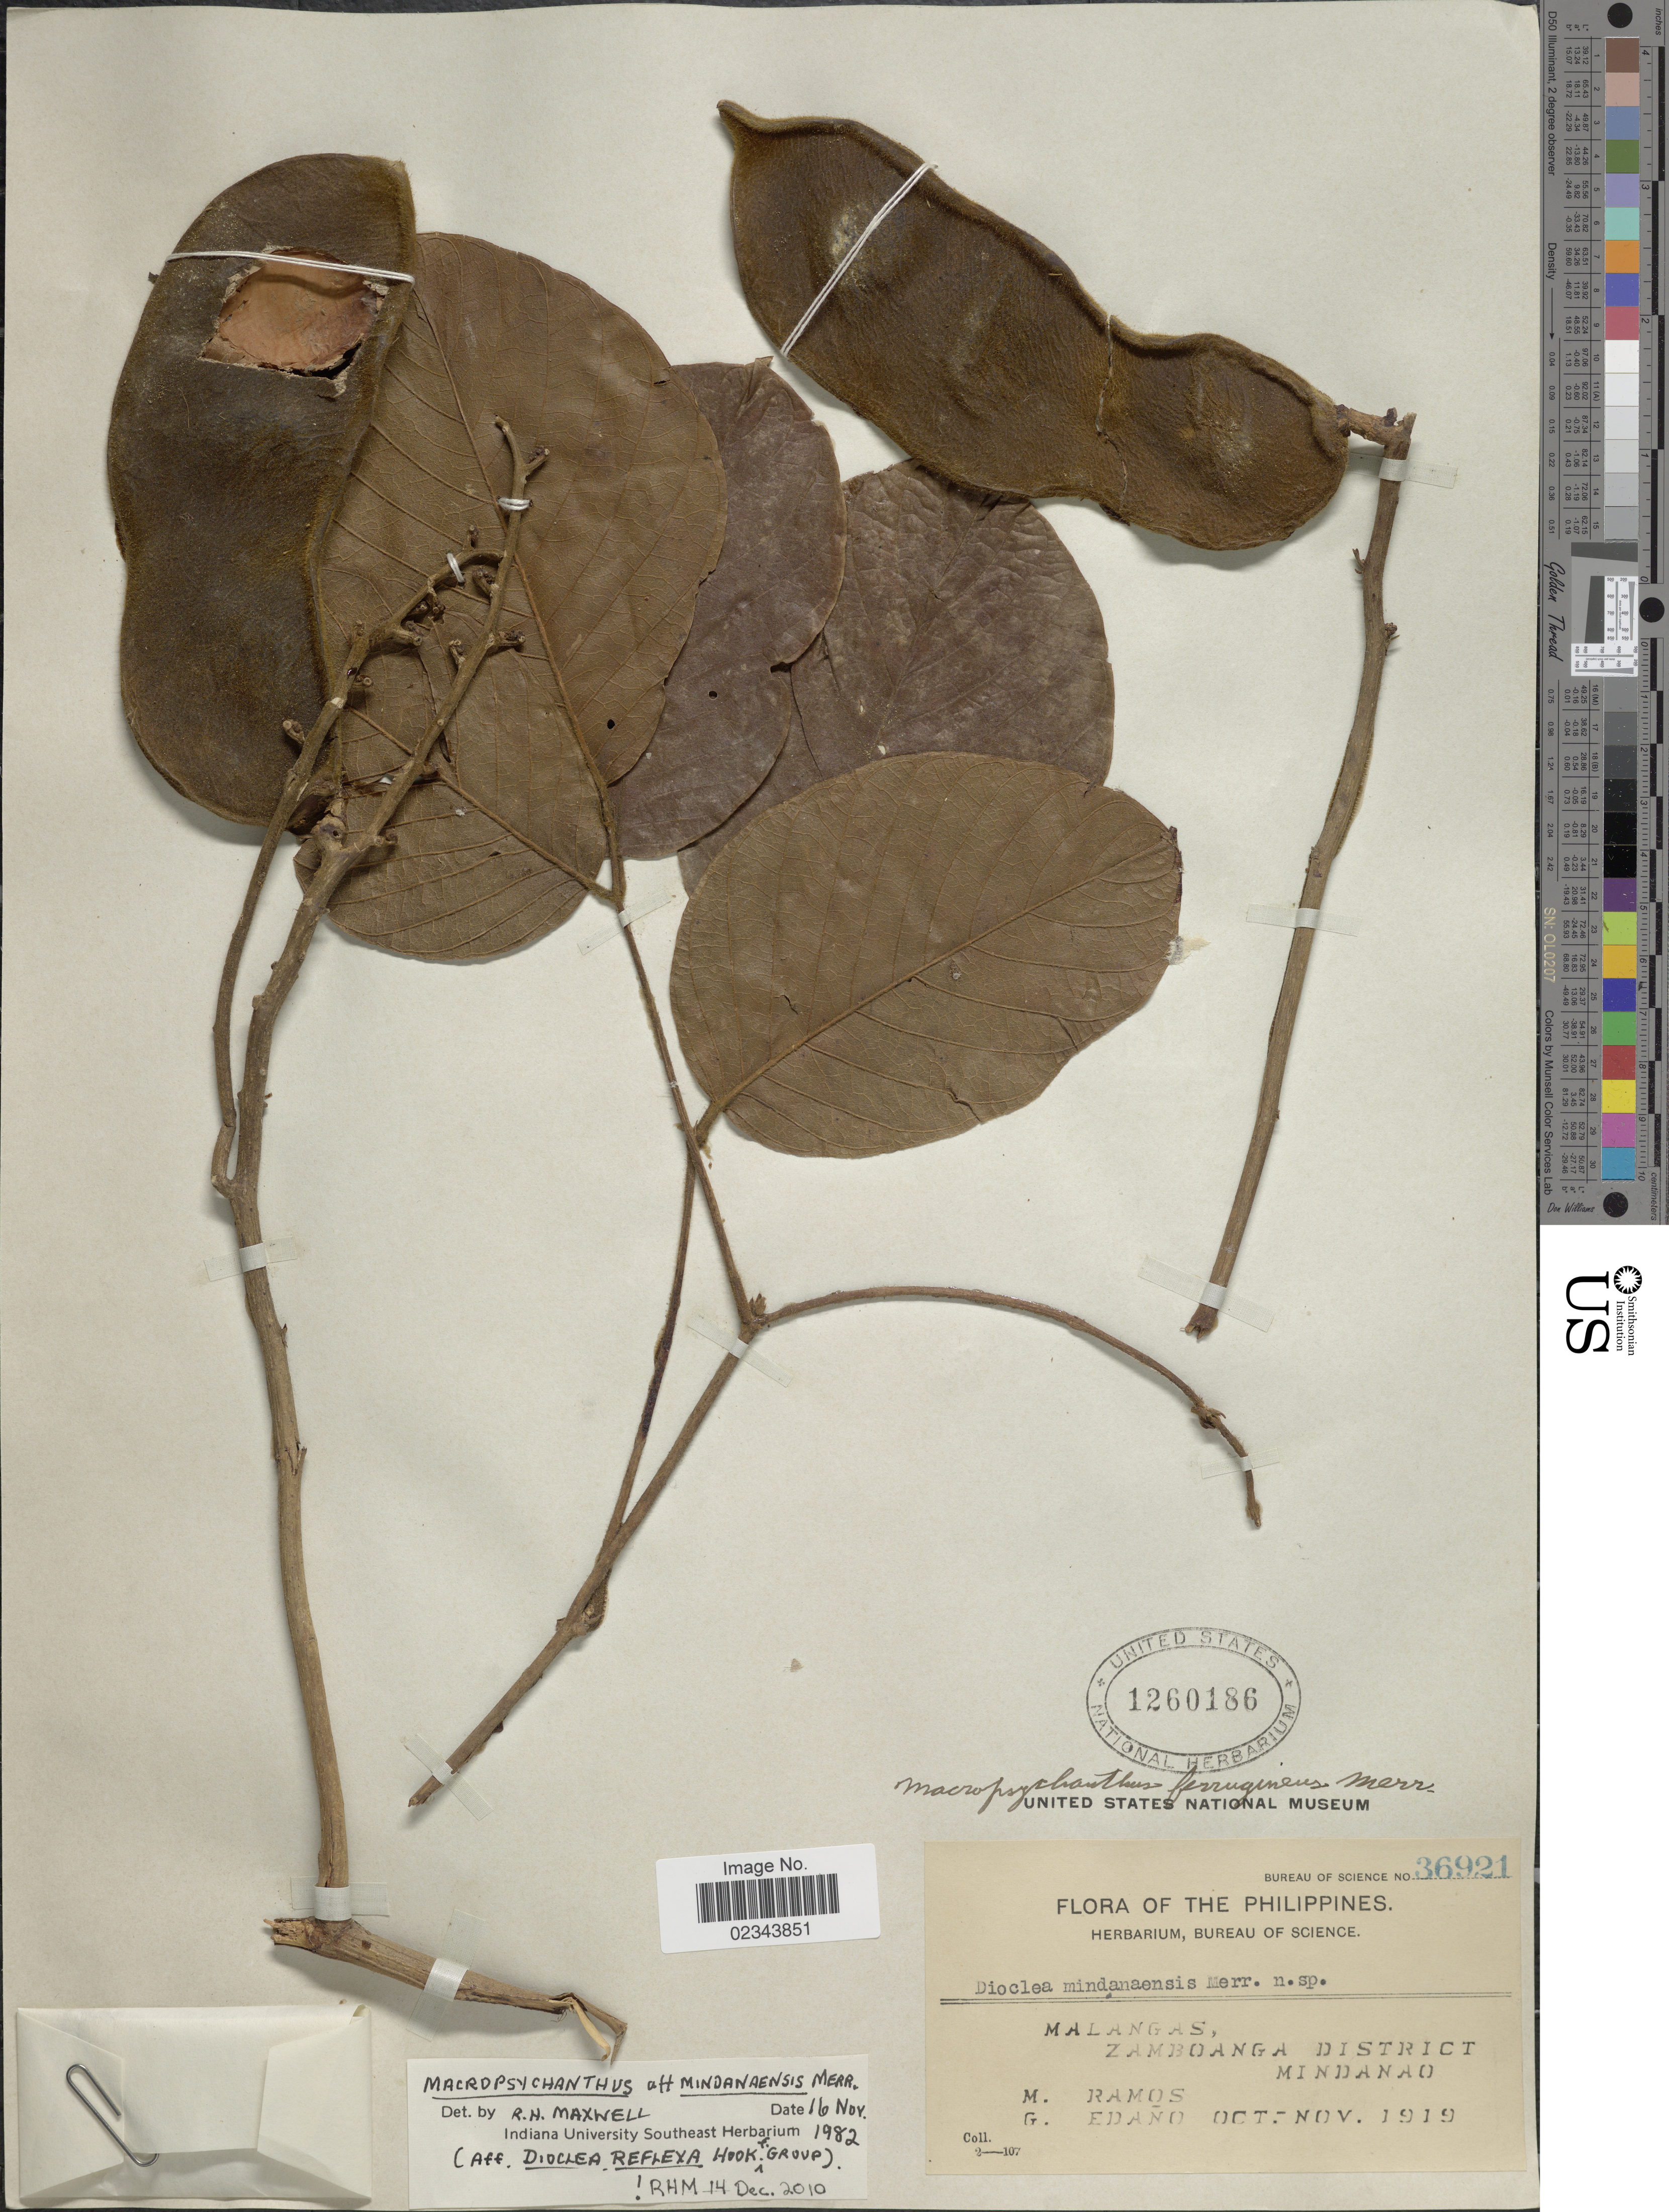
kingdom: Plantae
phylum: Tracheophyta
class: Magnoliopsida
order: Fabales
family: Fabaceae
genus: Macropsychanthus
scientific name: Macropsychanthus mindanaensis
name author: Merr.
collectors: M. Ramos & G. Edaño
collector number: Bureau of Science 36921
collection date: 1919-10/1919-11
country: Philippines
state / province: Zamboanga Peninsula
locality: Zamboanga District, Mindanao. Malangas.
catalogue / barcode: US 1260186